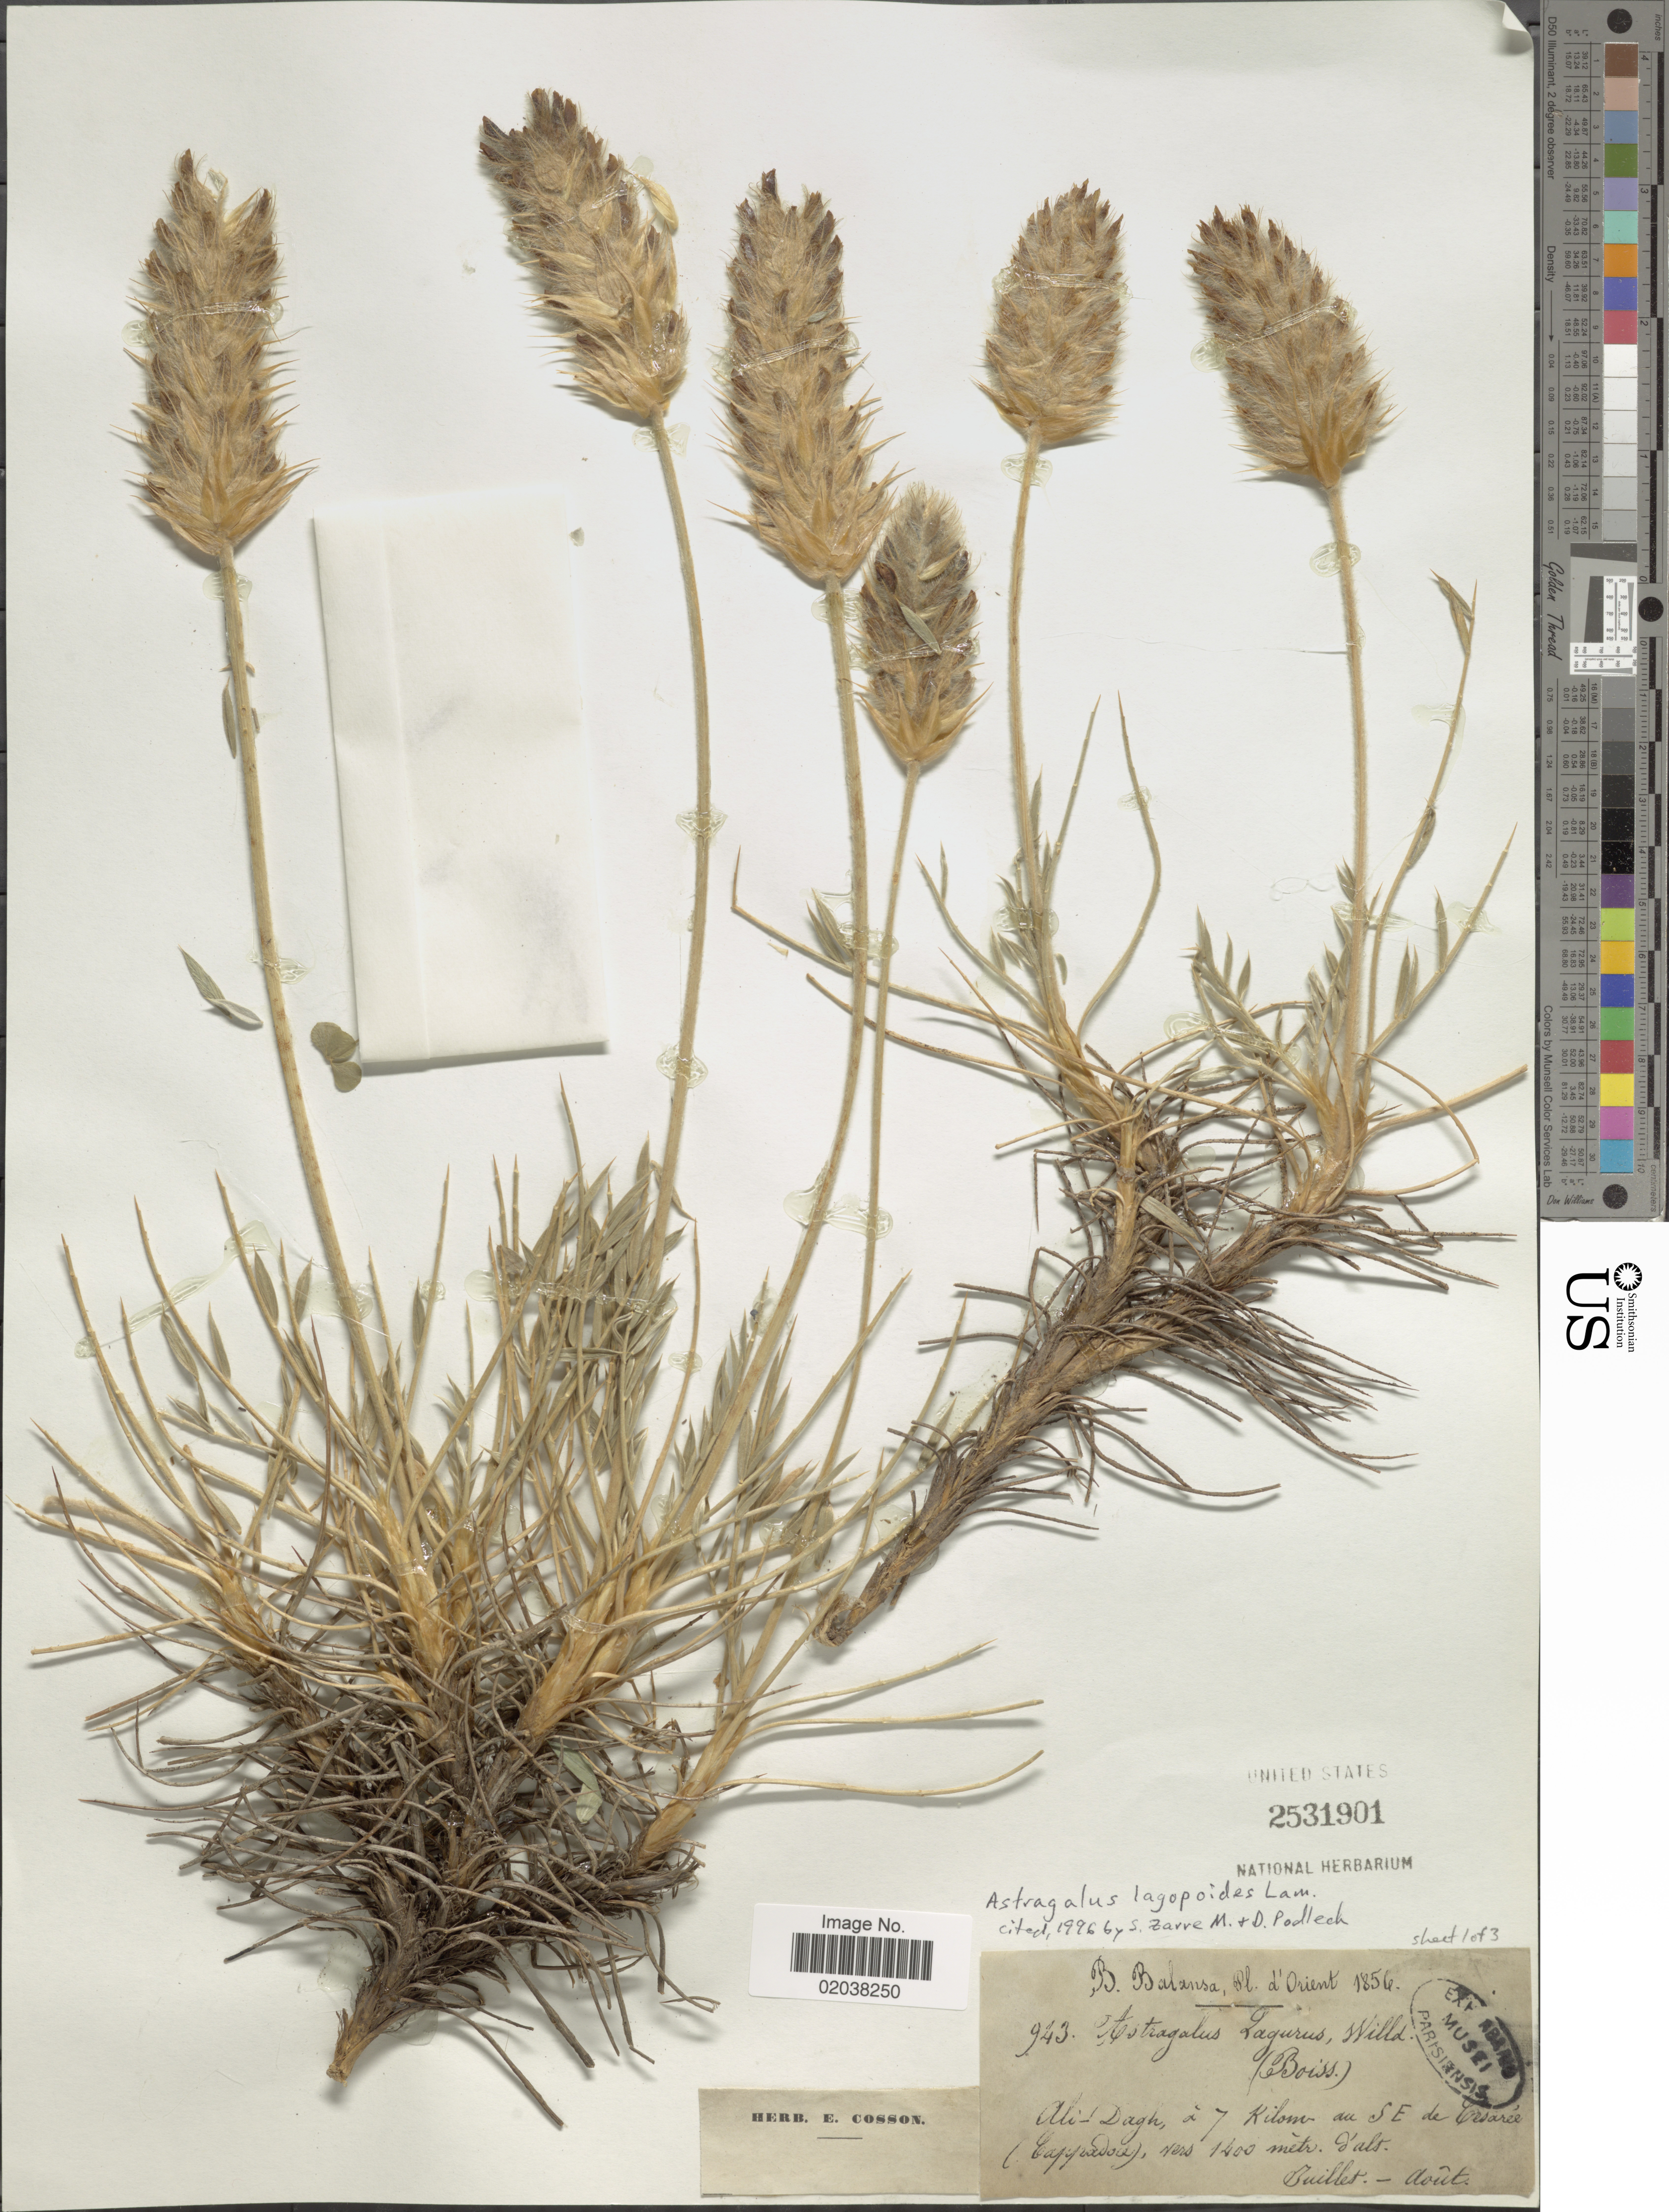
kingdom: Plantae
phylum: Tracheophyta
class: Magnoliopsida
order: Fabales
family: Fabaceae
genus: Astragalus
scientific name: Astragalus lagopoides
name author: Lam.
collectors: B. Balansa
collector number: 943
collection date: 1856-07/1856-08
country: Turkey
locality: D'Orient, Ali-dagh, a 7 kilom au SE de Cesaree (Cappadode)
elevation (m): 1400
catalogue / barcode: US 2531901